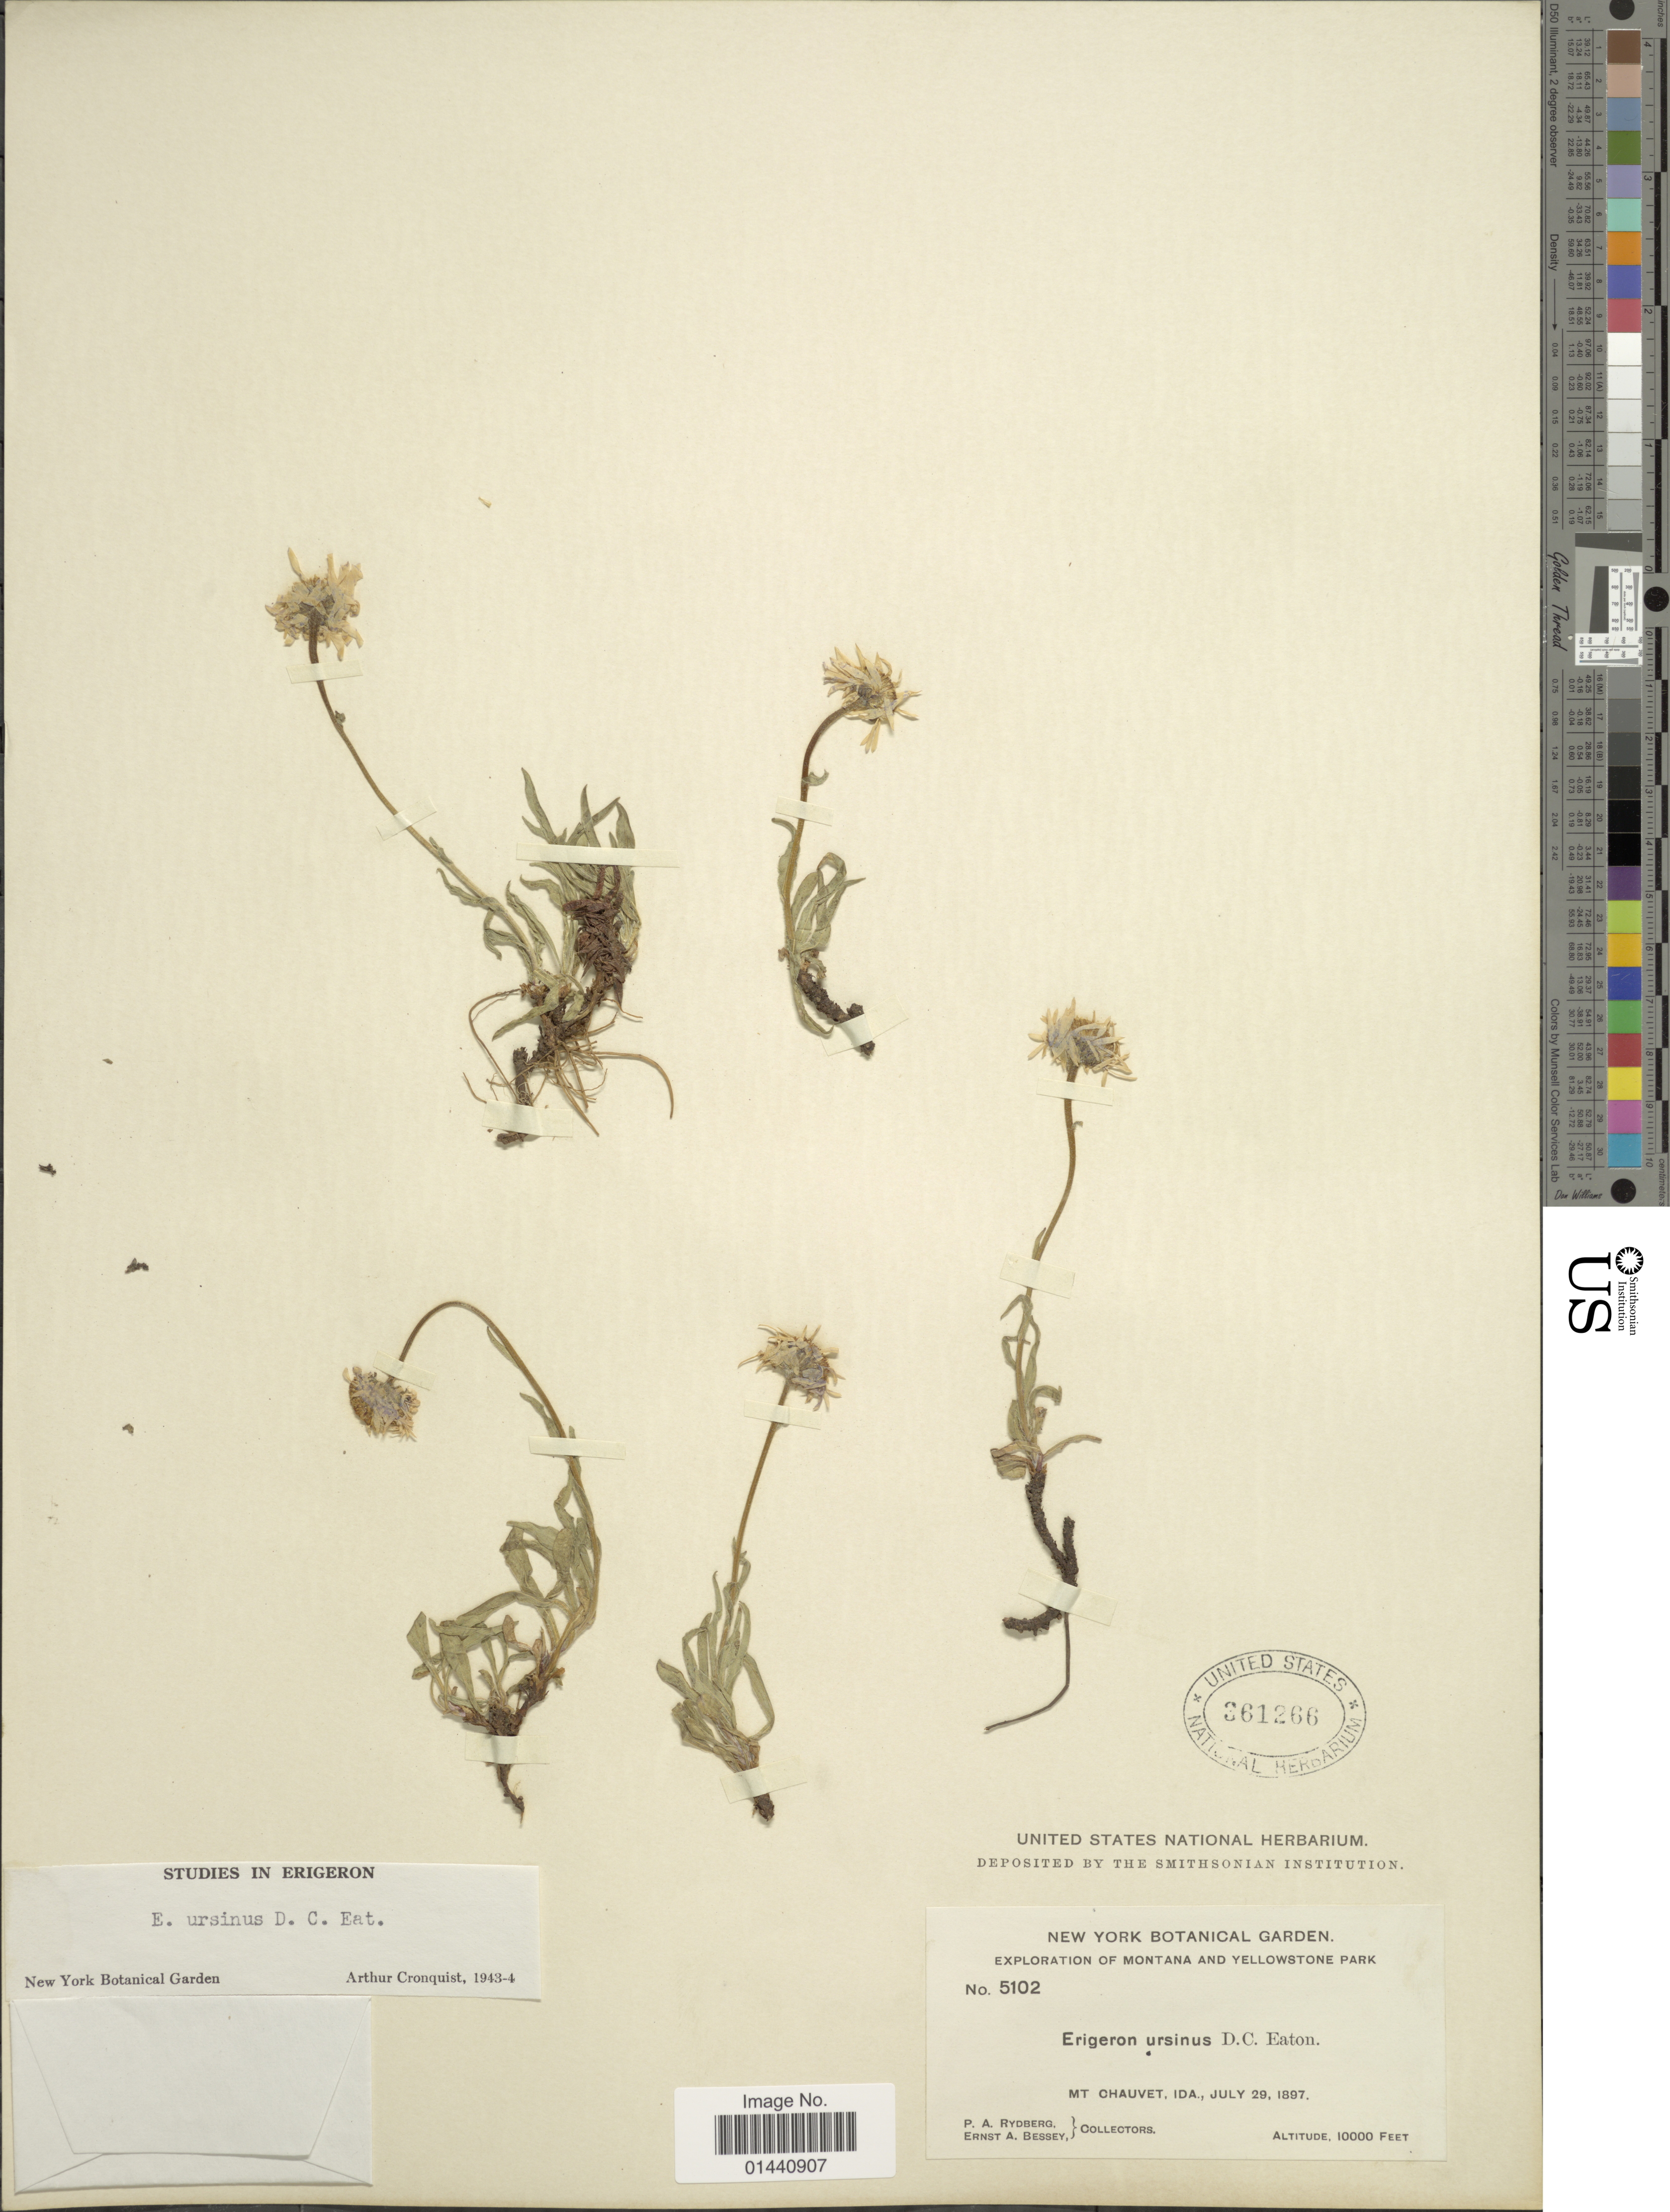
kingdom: Plantae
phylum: Tracheophyta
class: Magnoliopsida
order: Asterales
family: Asteraceae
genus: Erigeron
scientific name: Erigeron ursinus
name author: D.C. Eaton in C. King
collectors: P. A. Rydberg & E. A. Bessey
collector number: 5102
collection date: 1897-07-29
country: United States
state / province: Idaho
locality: Mt Chauvet, Ida.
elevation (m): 3048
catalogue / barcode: US 361266